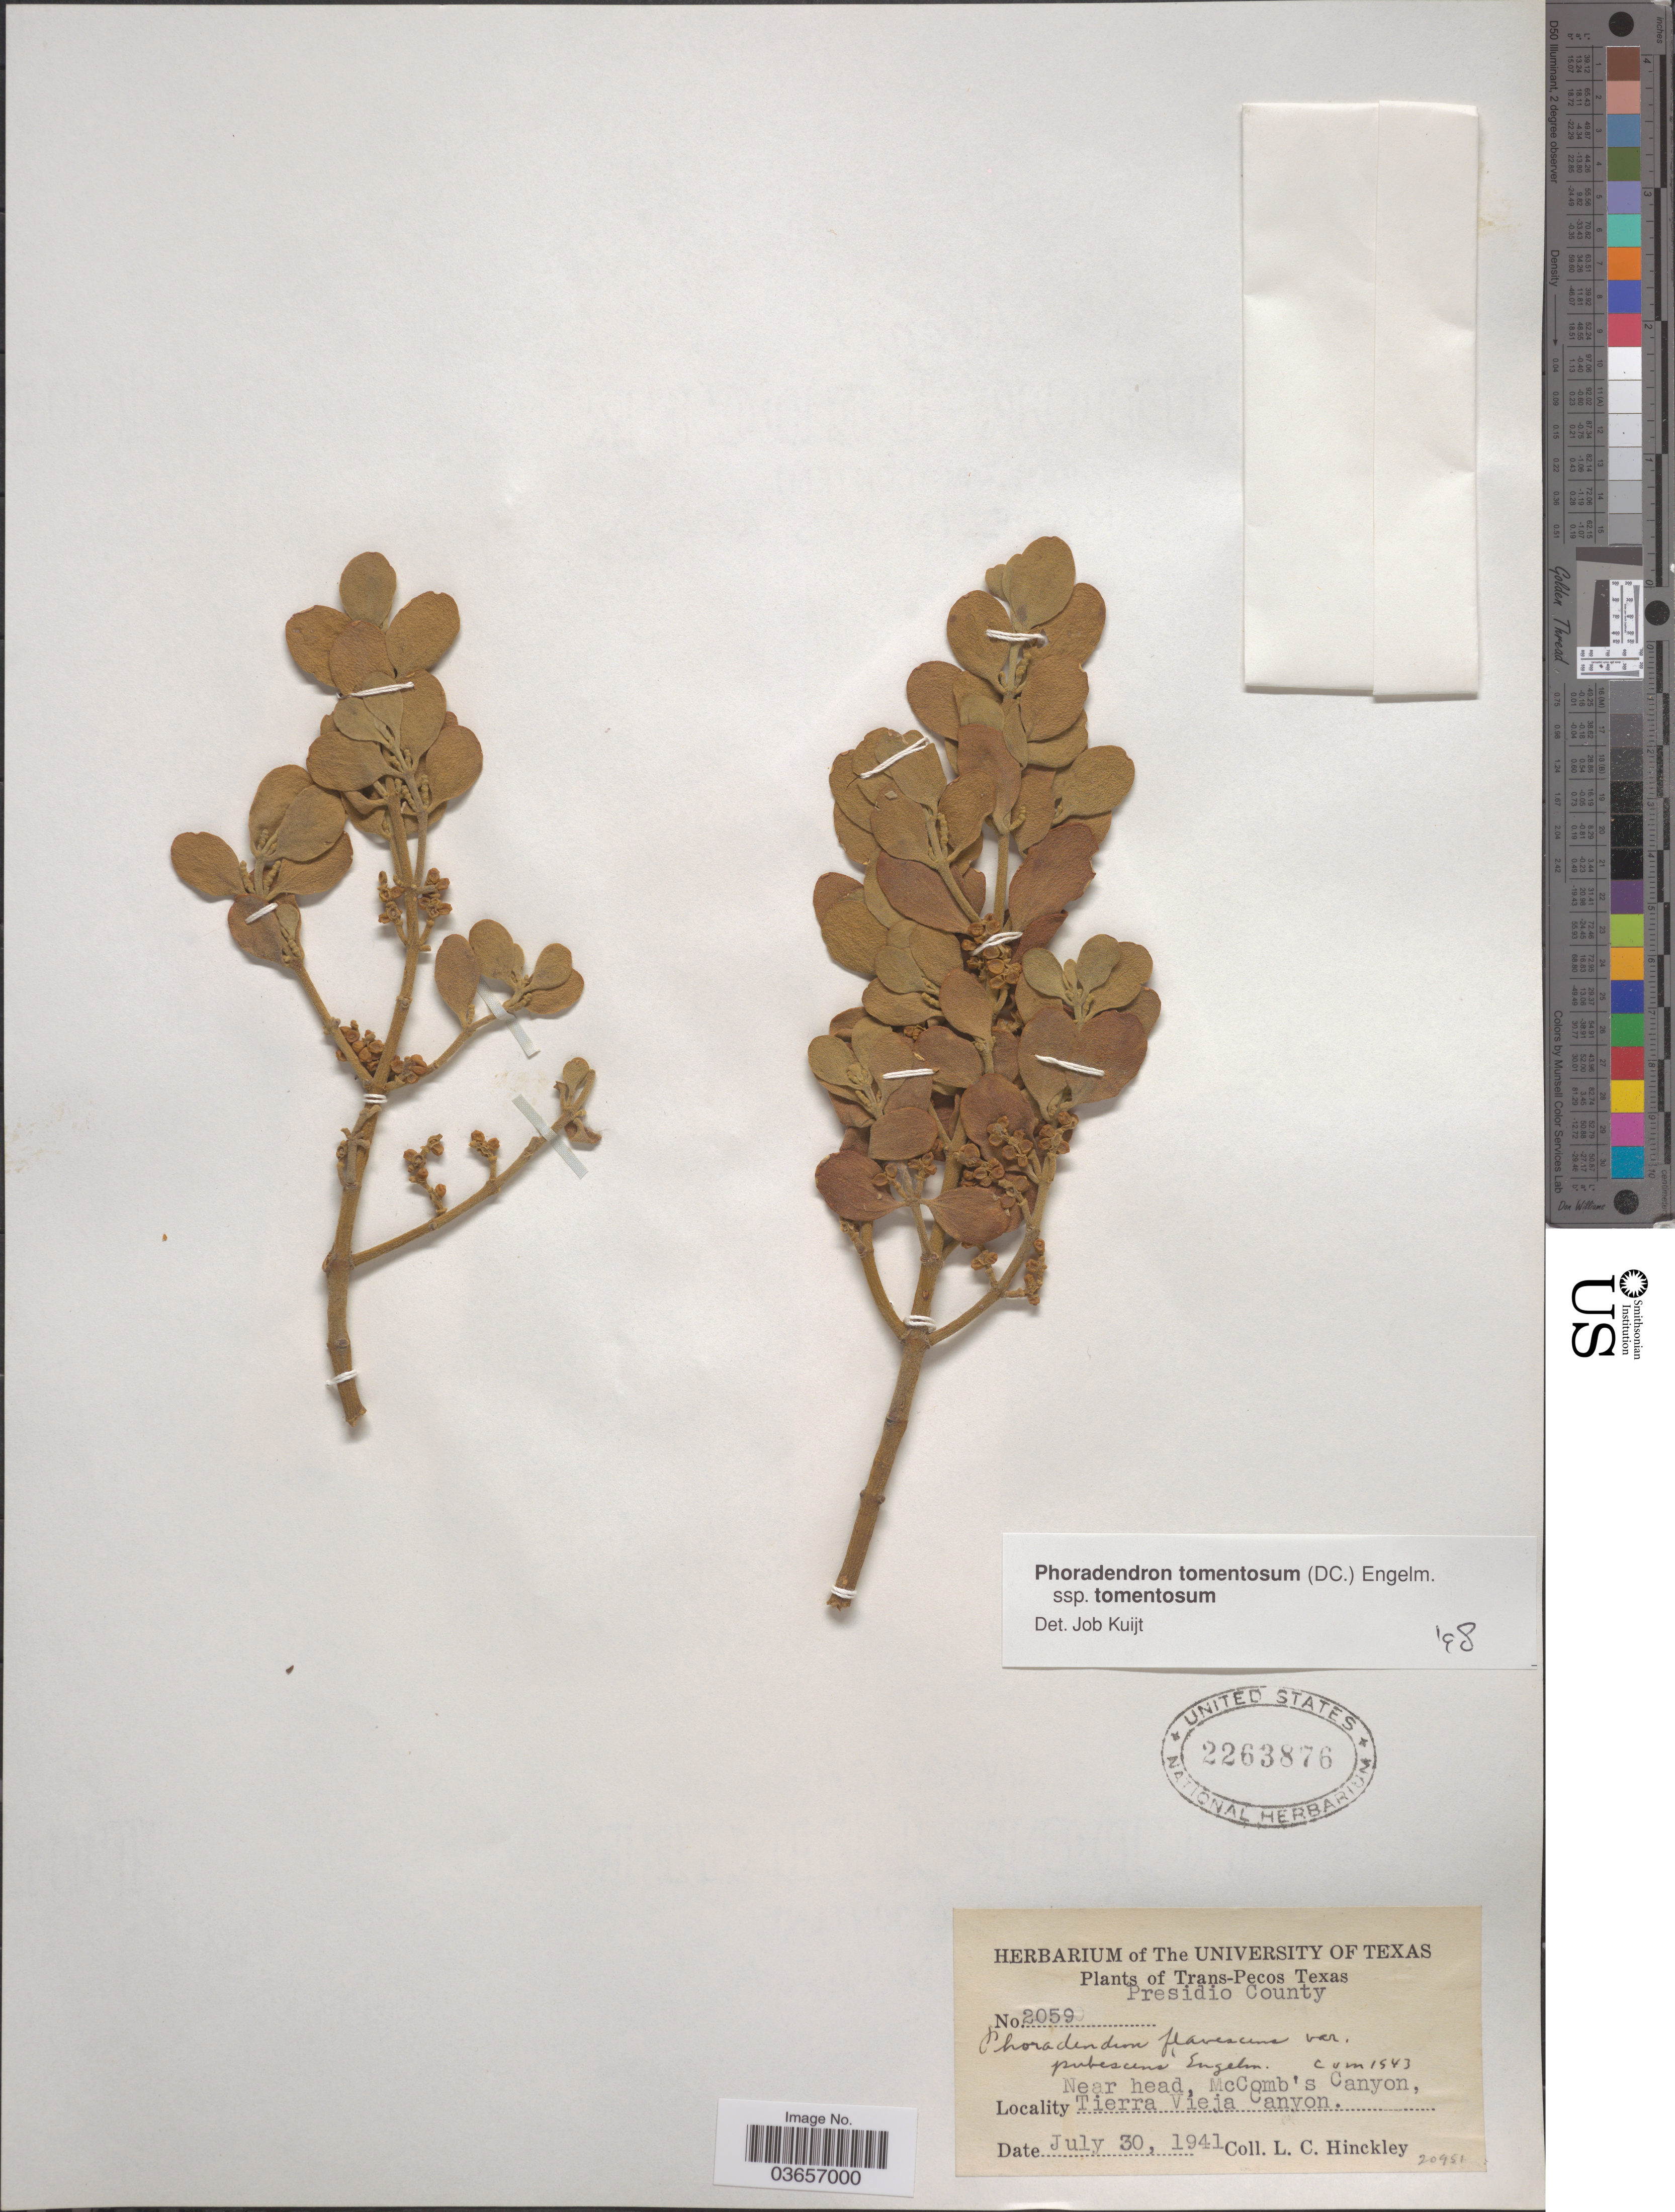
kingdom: Plantae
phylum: Tracheophyta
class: Magnoliopsida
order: Santalales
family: Viscaceae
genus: Phoradendron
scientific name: Phoradendron tomentosum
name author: DC.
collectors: L. Hinckley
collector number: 2059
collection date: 1941-07-30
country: United States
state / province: Texas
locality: Trans-Pecos. Presidio County. Near head, McComb's Canyon, Tierra Vieja Canyon.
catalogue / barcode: US 2263876